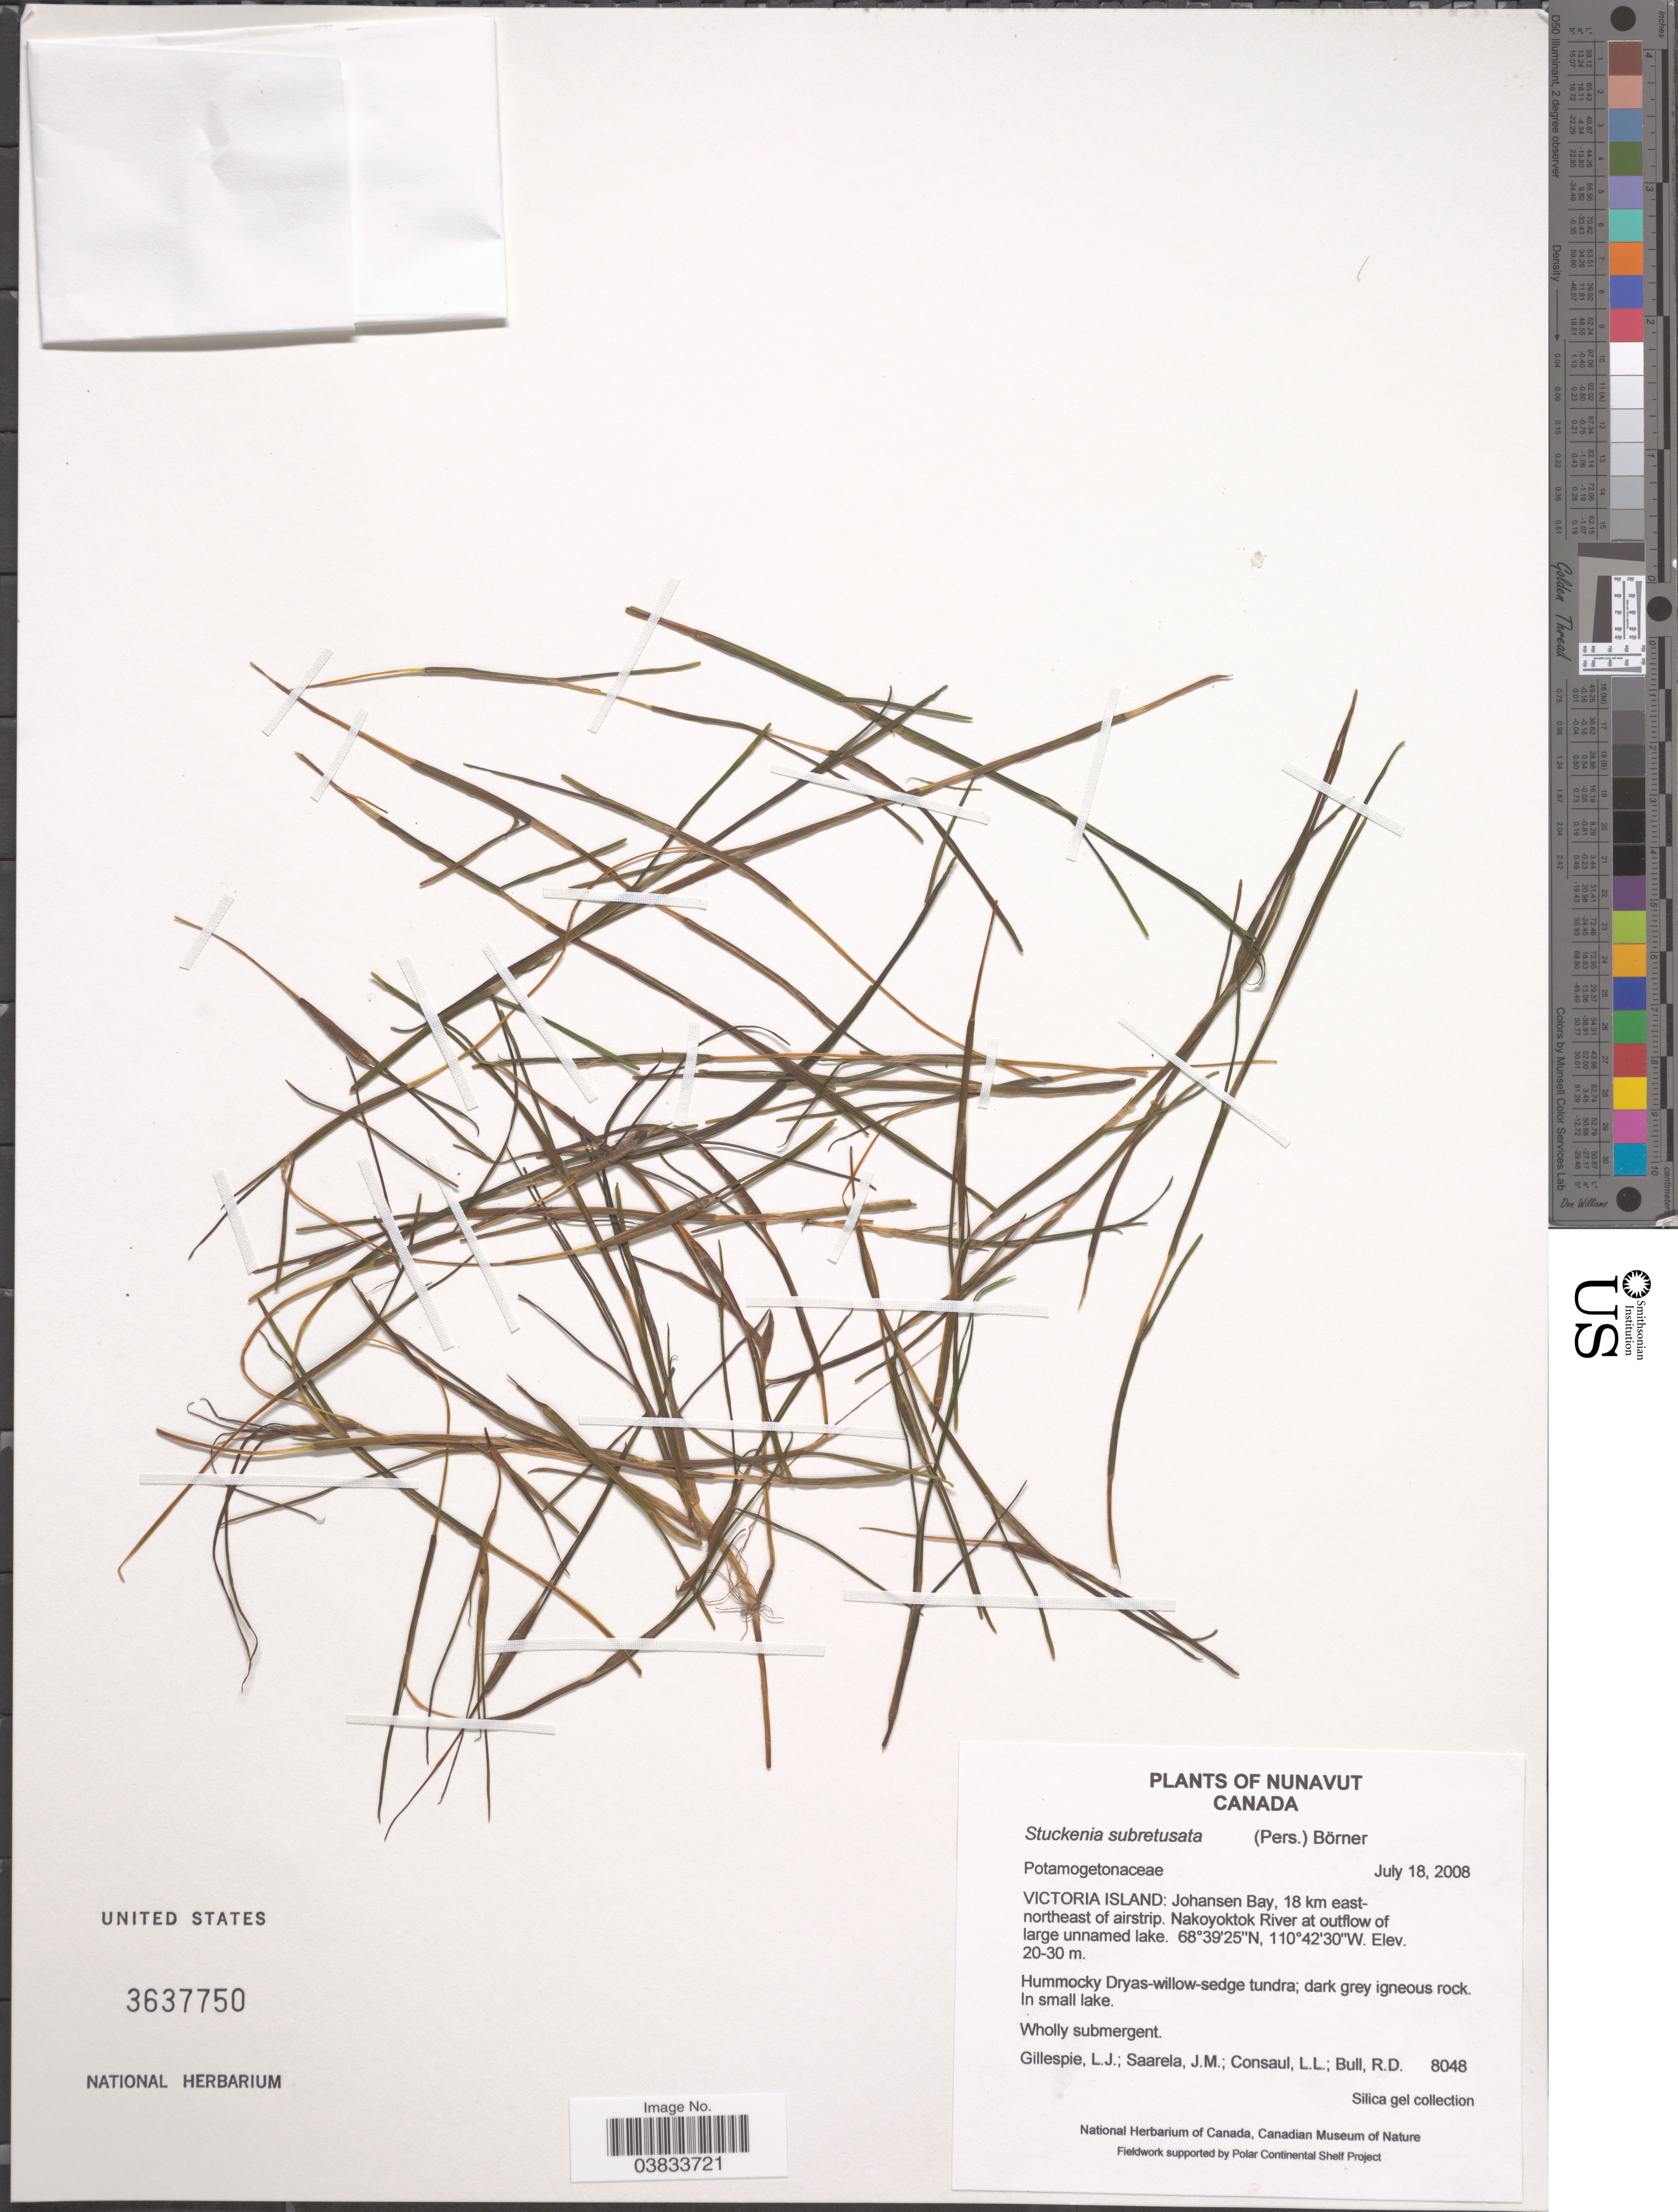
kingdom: Plantae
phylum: Tracheophyta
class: Liliopsida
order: Alismatales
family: Potamogetonaceae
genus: Stuckenia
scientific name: Stuckenia subretusa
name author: (Hagstr.) Holub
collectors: L. Gillespie, J. Saarela, L. Consaul & R. Bull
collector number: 8048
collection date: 2008-07-18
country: Canada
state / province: Nunavut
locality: Victoria Island: Johansen Bay, 18 km east-northeast of airstrip. Nakoyoktok River at outflow of large unnamed lake.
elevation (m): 20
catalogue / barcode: US 3637750